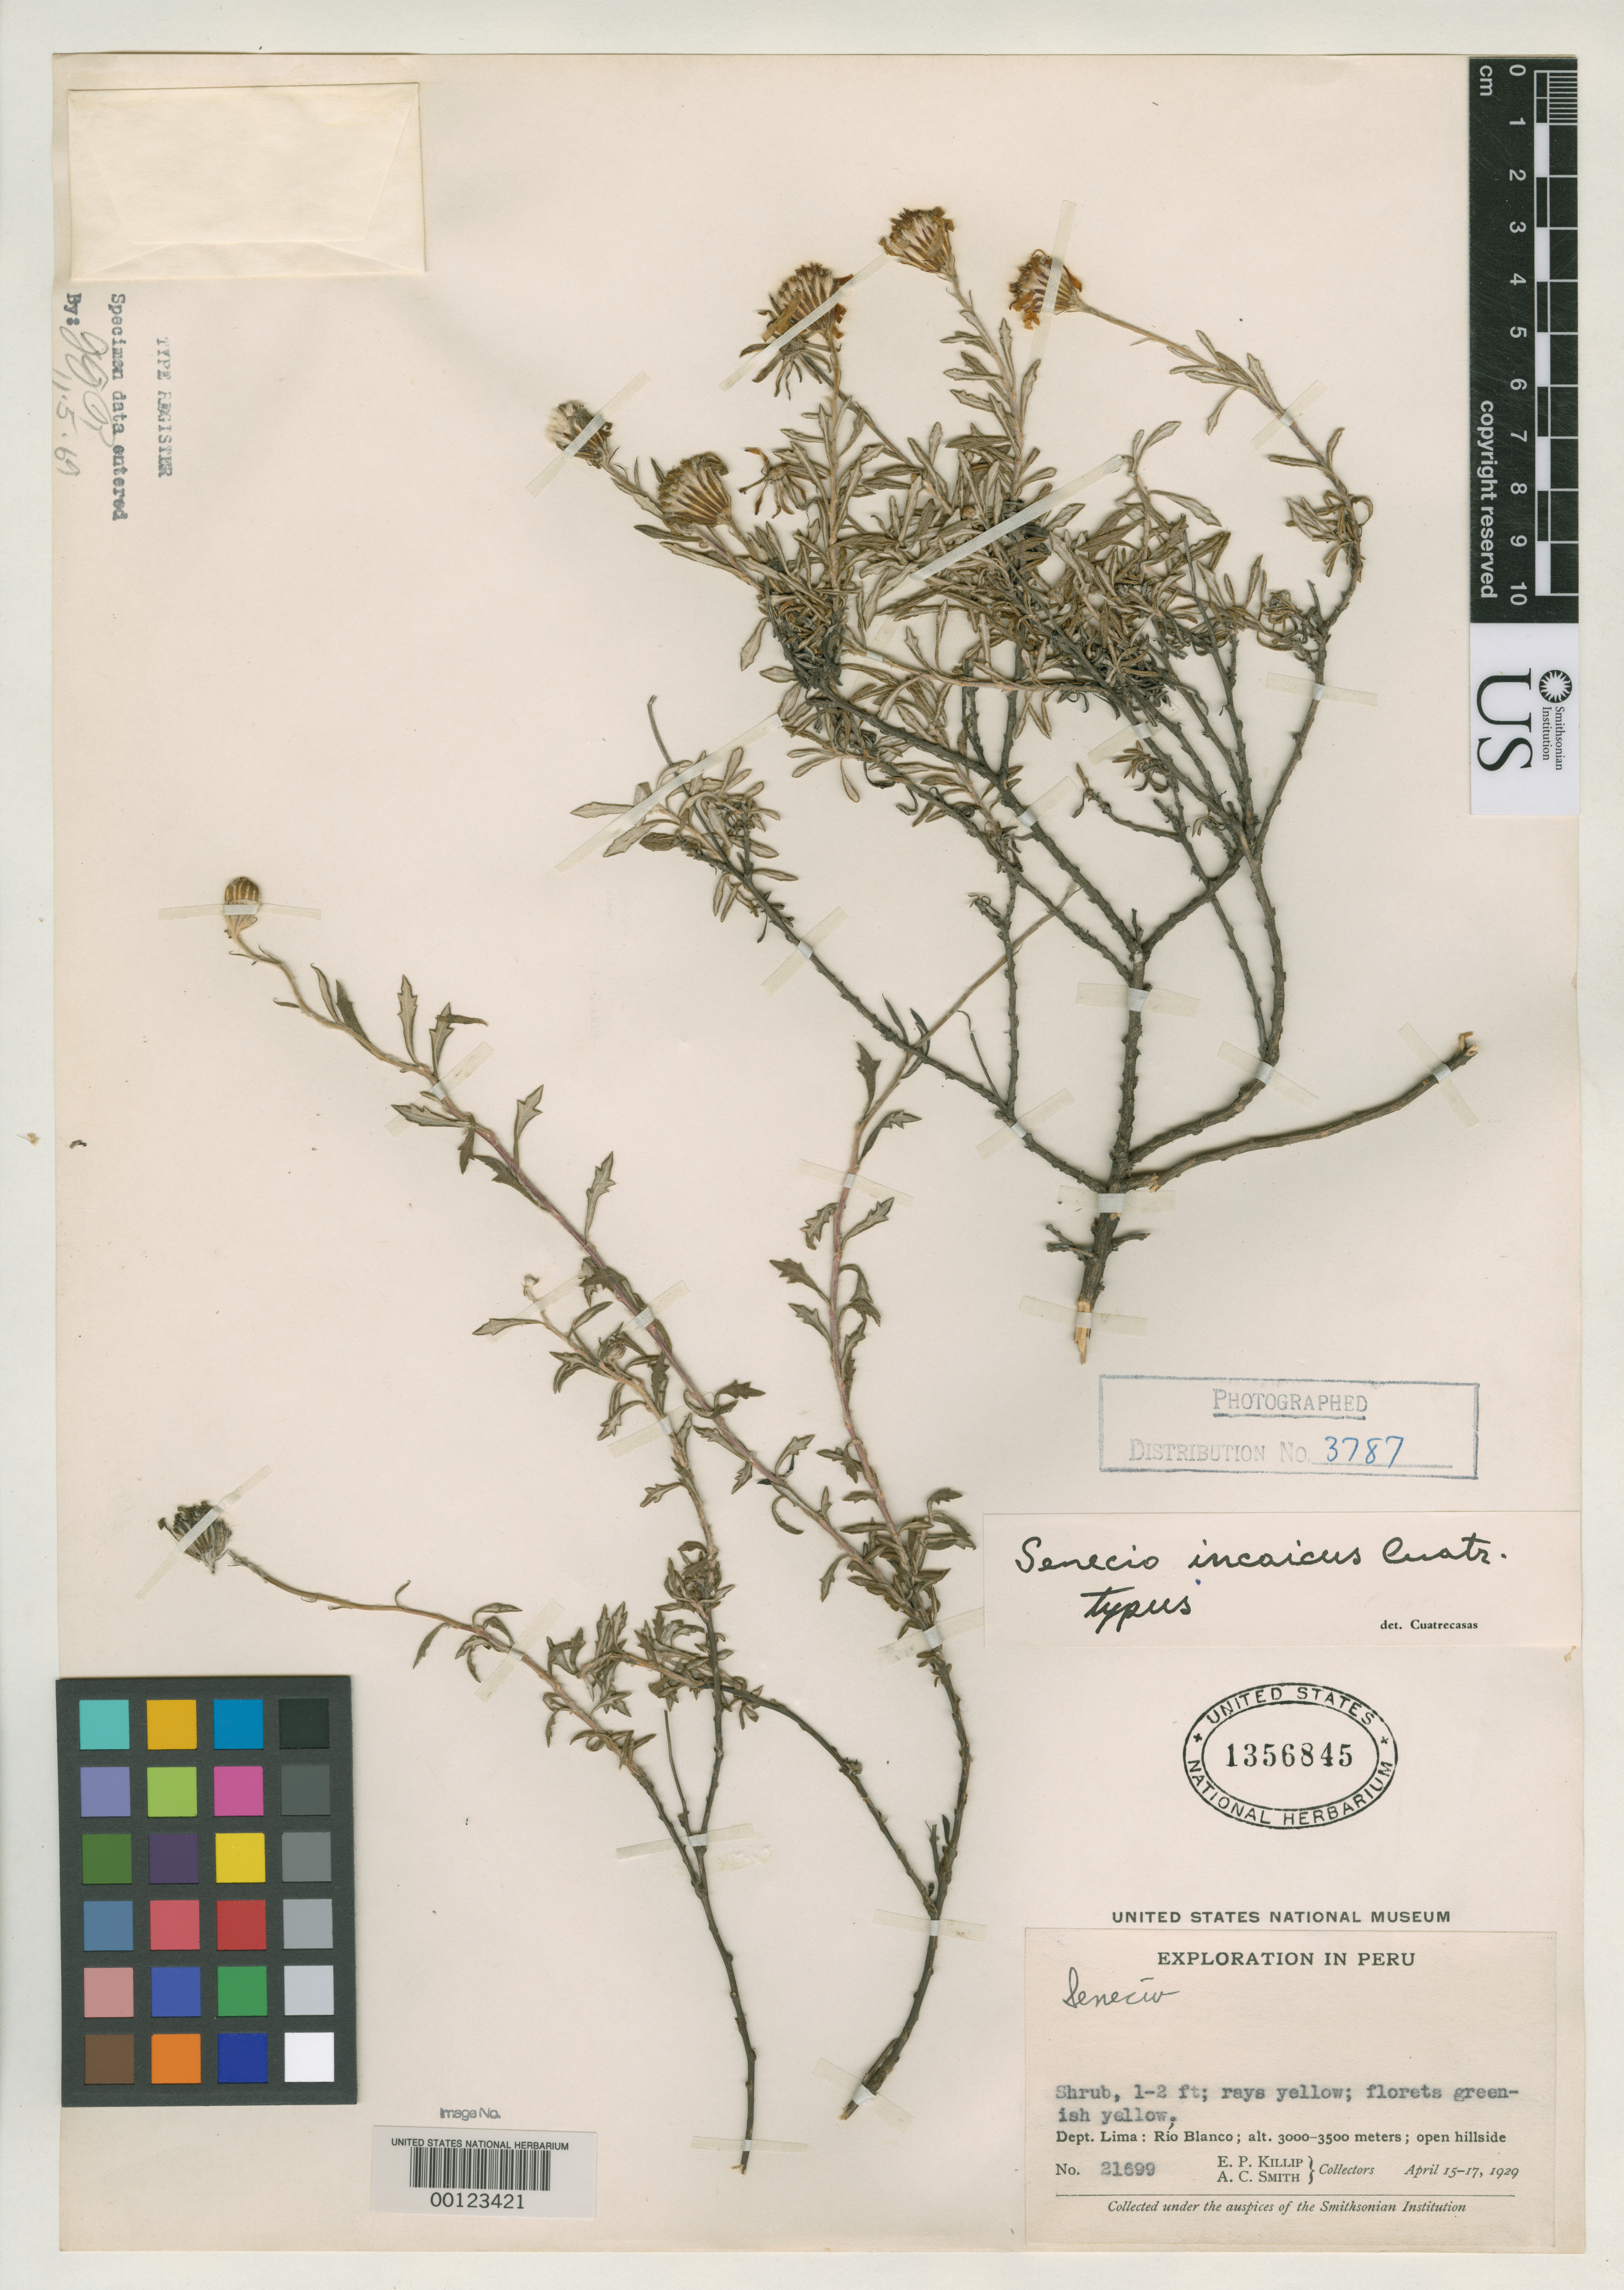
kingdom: Plantae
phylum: Tracheophyta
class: Magnoliopsida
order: Asterales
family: Asteraceae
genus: Senecio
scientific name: Senecio incaicus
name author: Cuatrec.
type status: Holotype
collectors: E. P. Killip & A. C. Smith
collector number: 21699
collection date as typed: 15 Apr 1929 to 17 Apr 1929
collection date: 1929-04-15/1929-04-17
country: Peru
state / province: Lima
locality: Rio Blanco.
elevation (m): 3000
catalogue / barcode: US 1356845